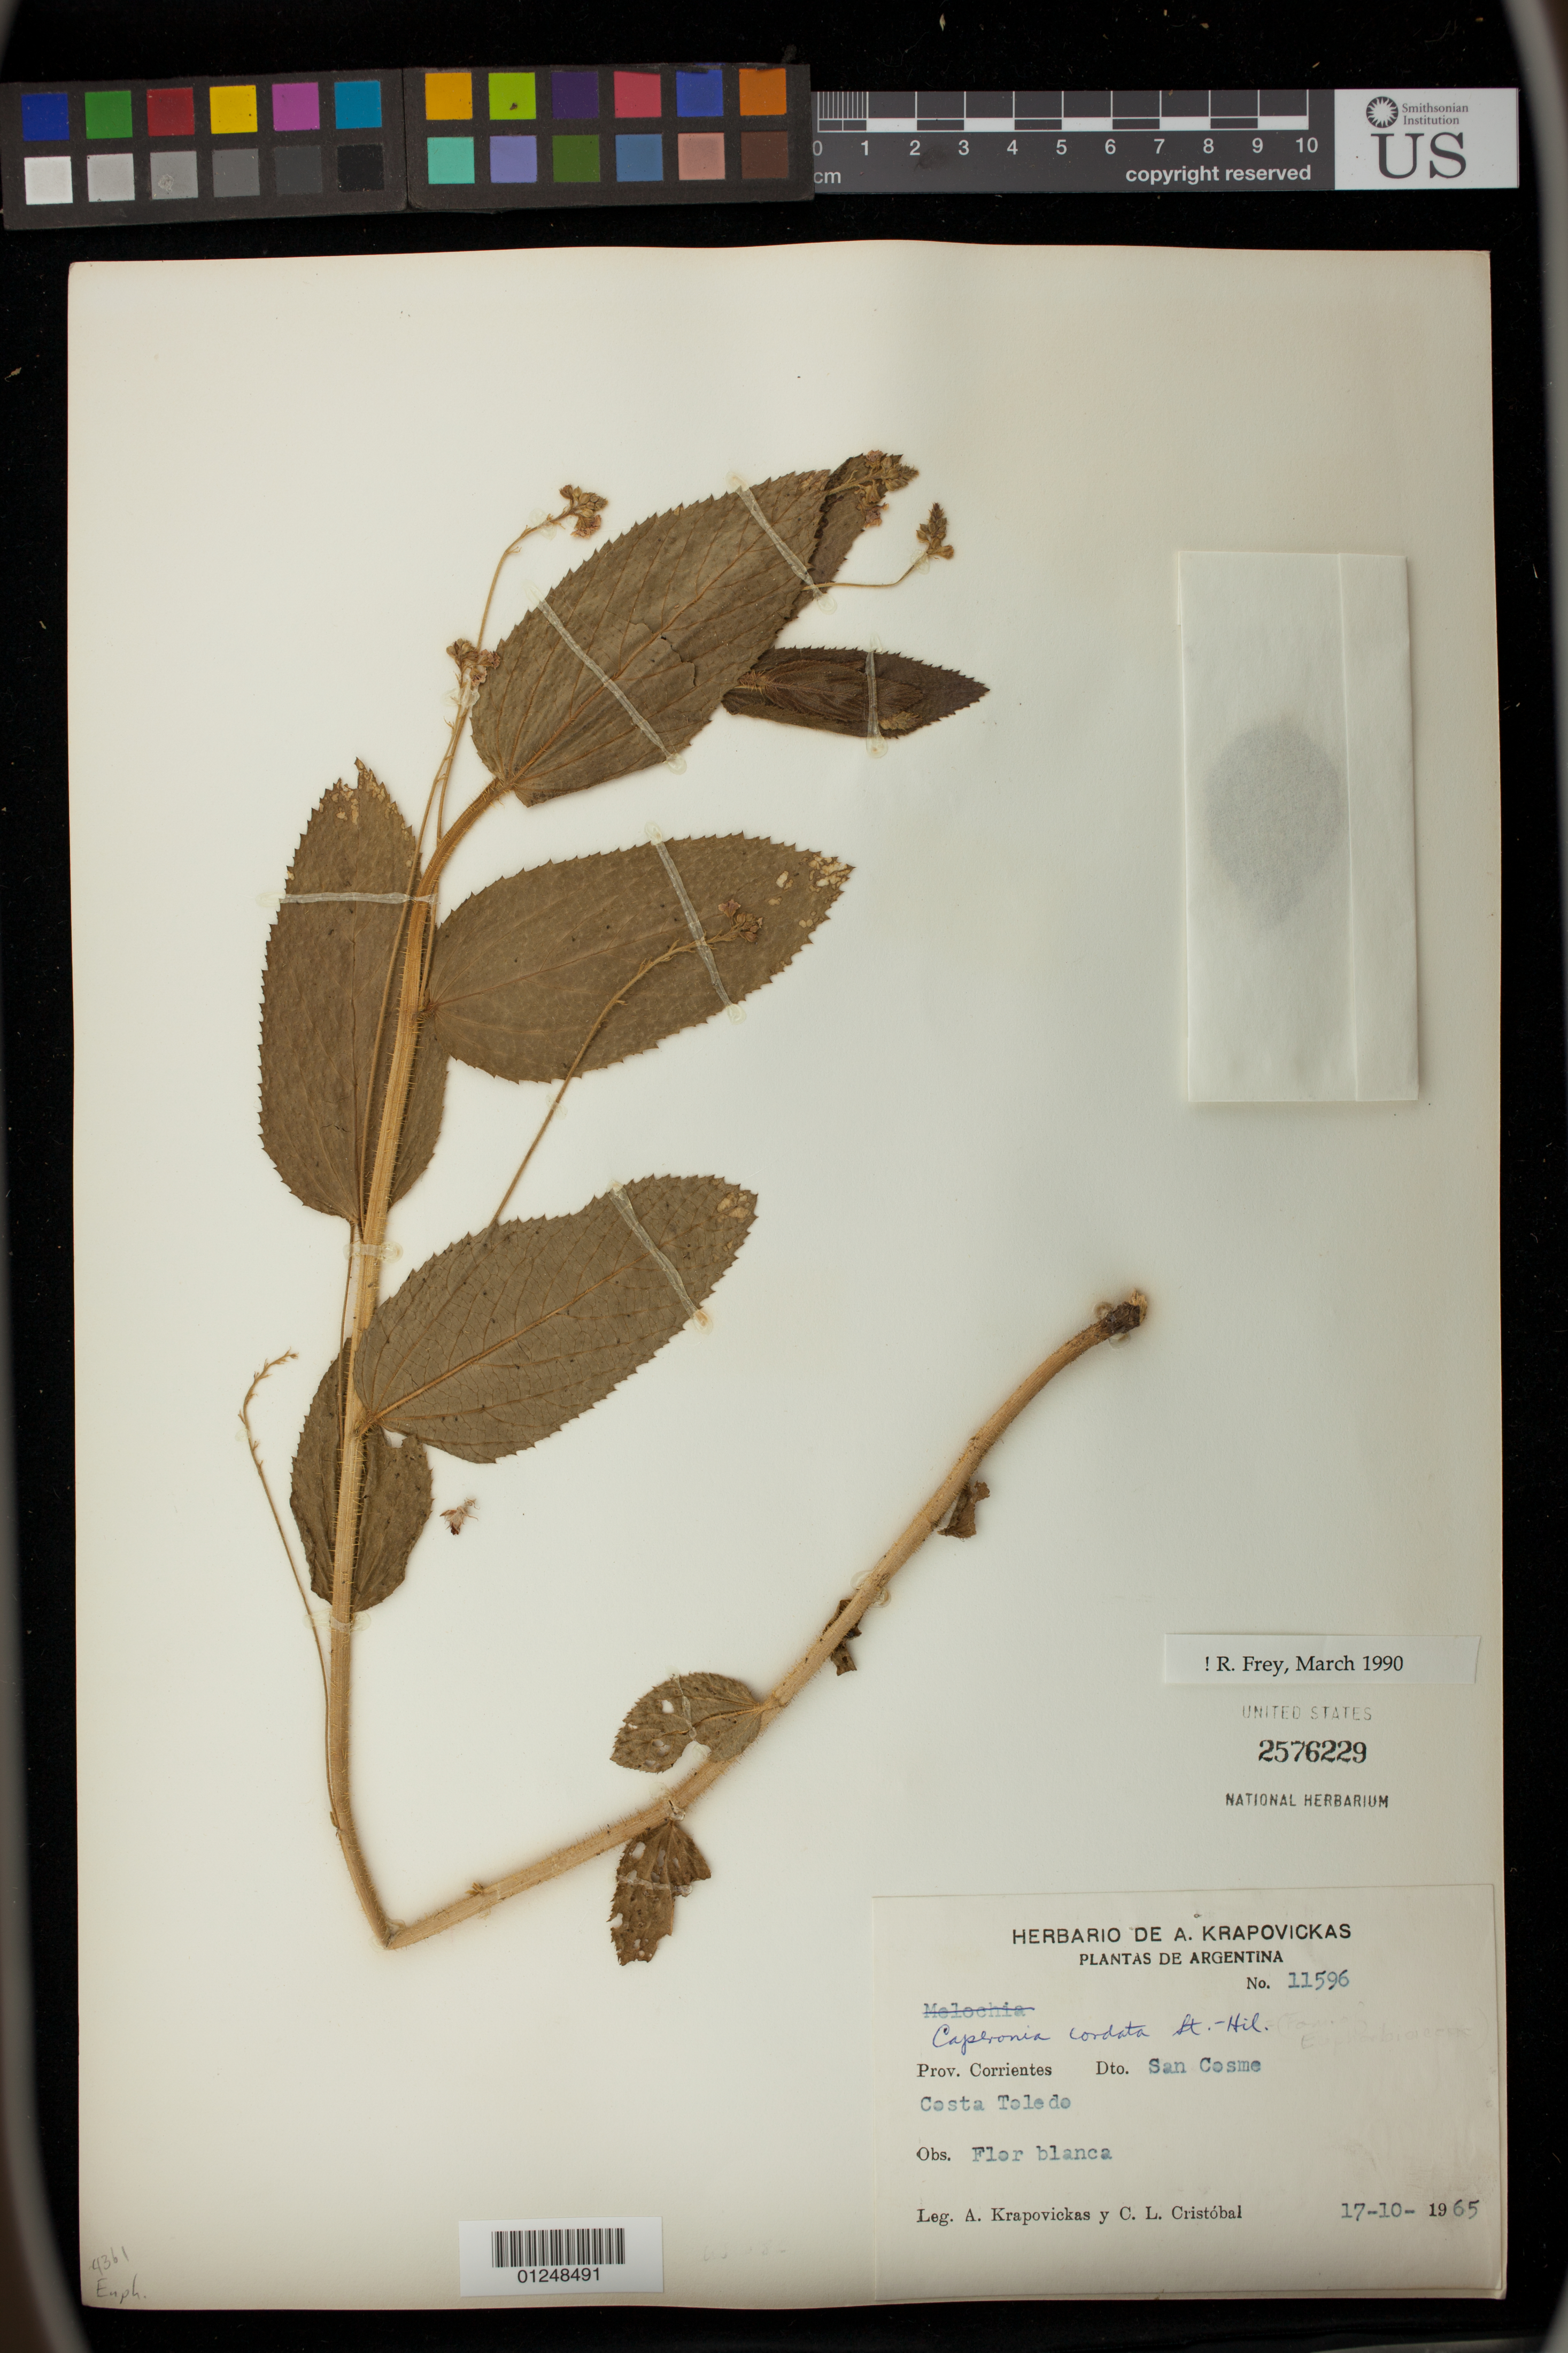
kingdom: Plantae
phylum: Tracheophyta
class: Magnoliopsida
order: Malpighiales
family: Euphorbiaceae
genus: Caperonia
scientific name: Caperonia cordata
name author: A. St.-Hil.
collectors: A. Krapovickas & C. L. Cristóbal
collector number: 11596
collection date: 1965-10-17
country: Argentina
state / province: Corrientes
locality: Dto. San Cosme Costa Toledo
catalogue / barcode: US 2576229